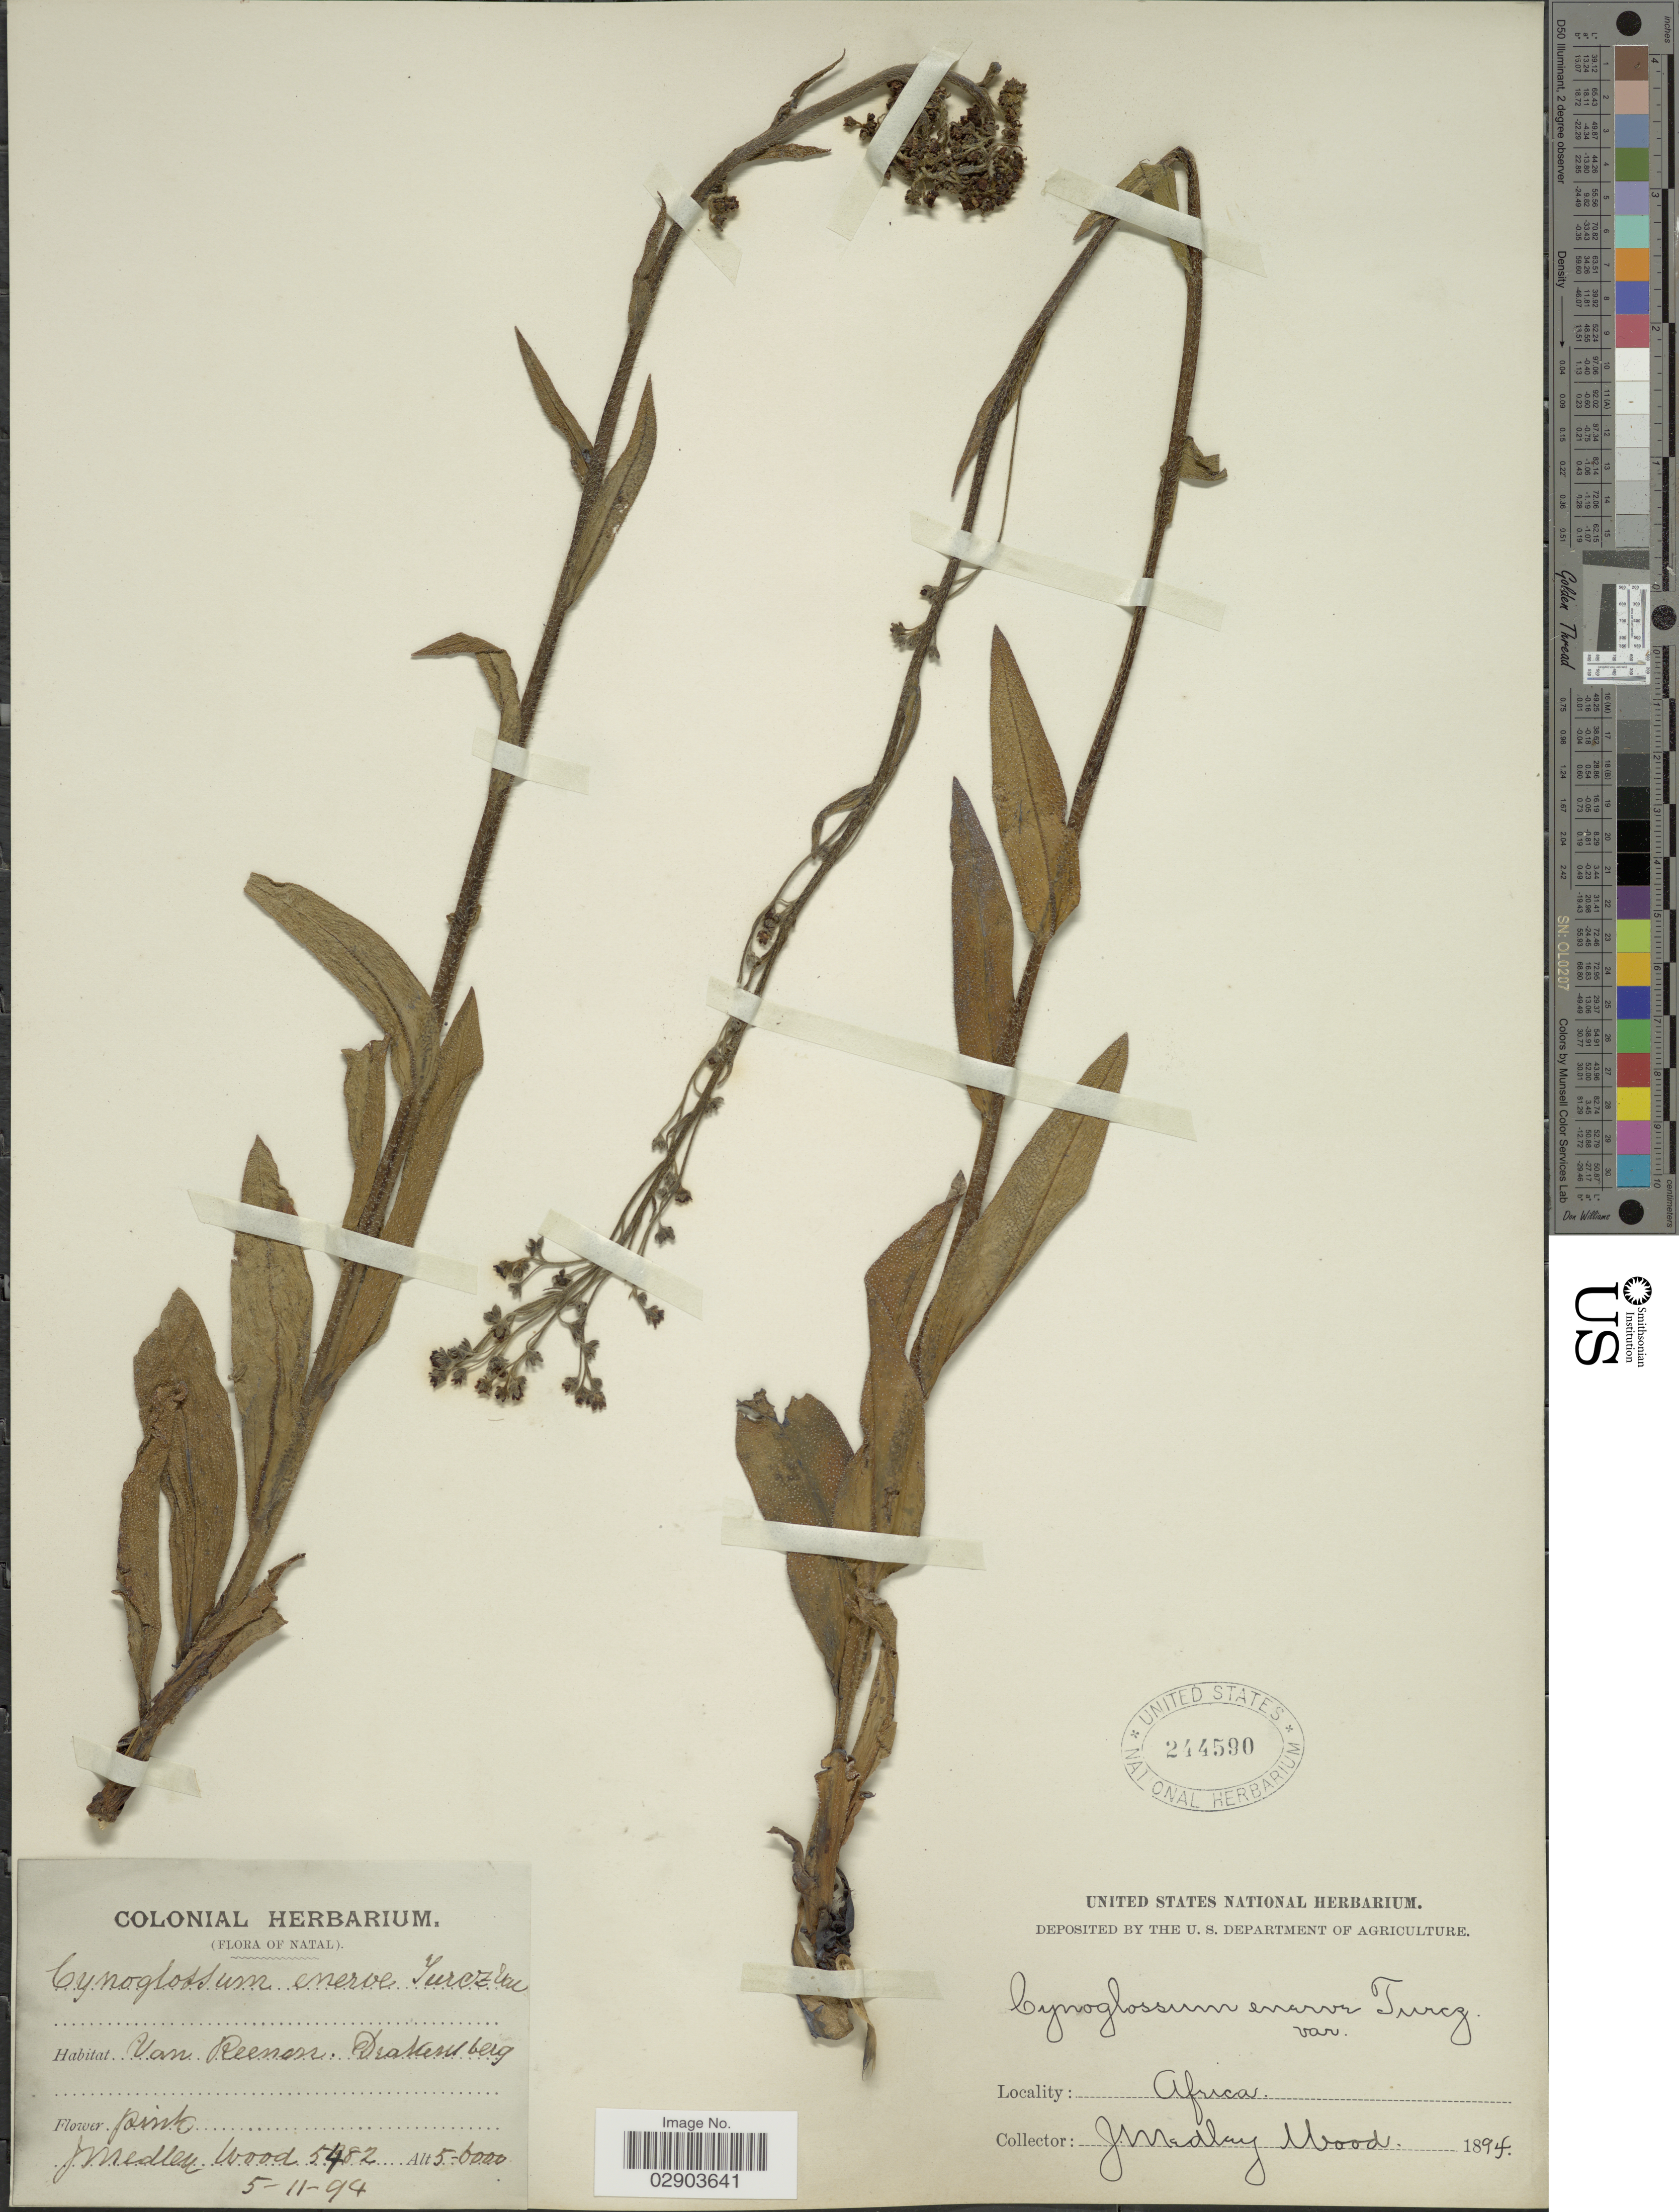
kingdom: Plantae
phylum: Tracheophyta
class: Magnoliopsida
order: Boraginales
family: Boraginaceae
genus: Cynoglossum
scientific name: Cynoglossum enerve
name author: Turcz.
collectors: J. Medley Wood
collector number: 5482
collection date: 1894-11-05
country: South Africa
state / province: KwaZulu-Natal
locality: Van Reenoss, Drakensberg.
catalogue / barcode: US 244590